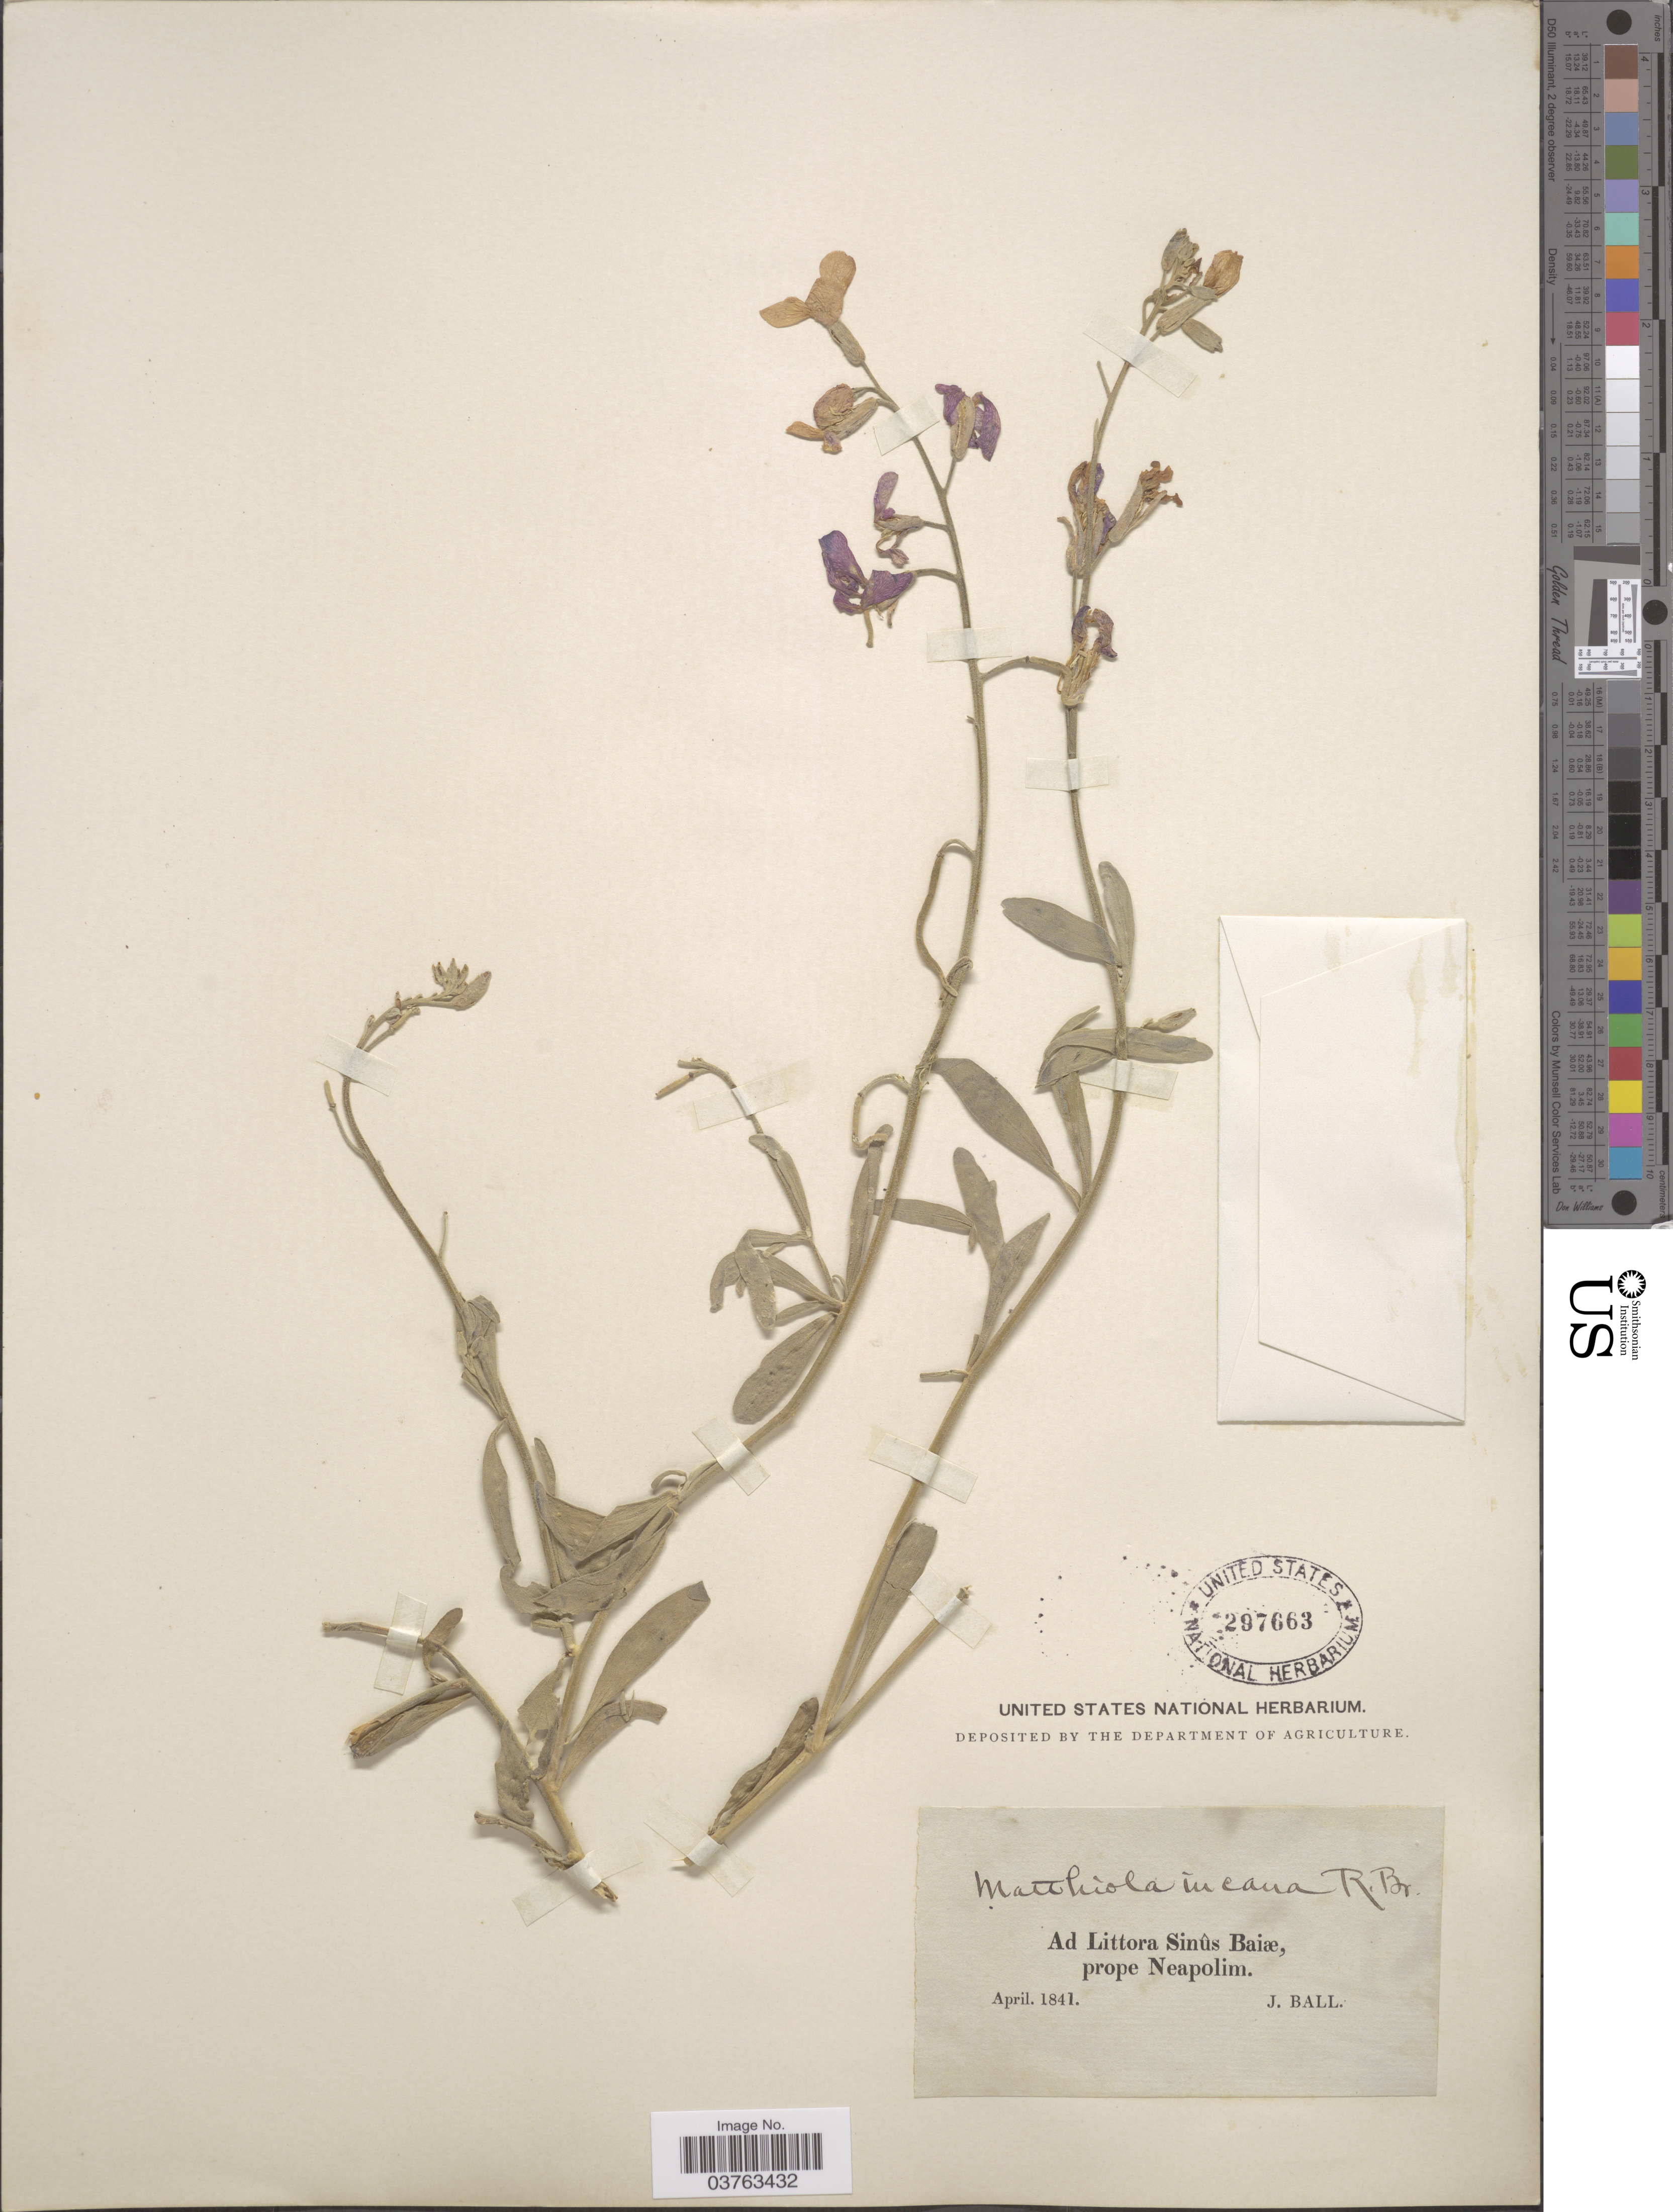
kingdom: Plantae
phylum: Tracheophyta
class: Magnoliopsida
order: Brassicales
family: Brassicaceae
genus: Matthiola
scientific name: Matthiola incana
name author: (L.) W.T. Aiton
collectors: J. Ball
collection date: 1841-04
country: Italy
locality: Ad Littora Sinûs Baiæ, prope Neapolim.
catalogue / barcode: US 297663